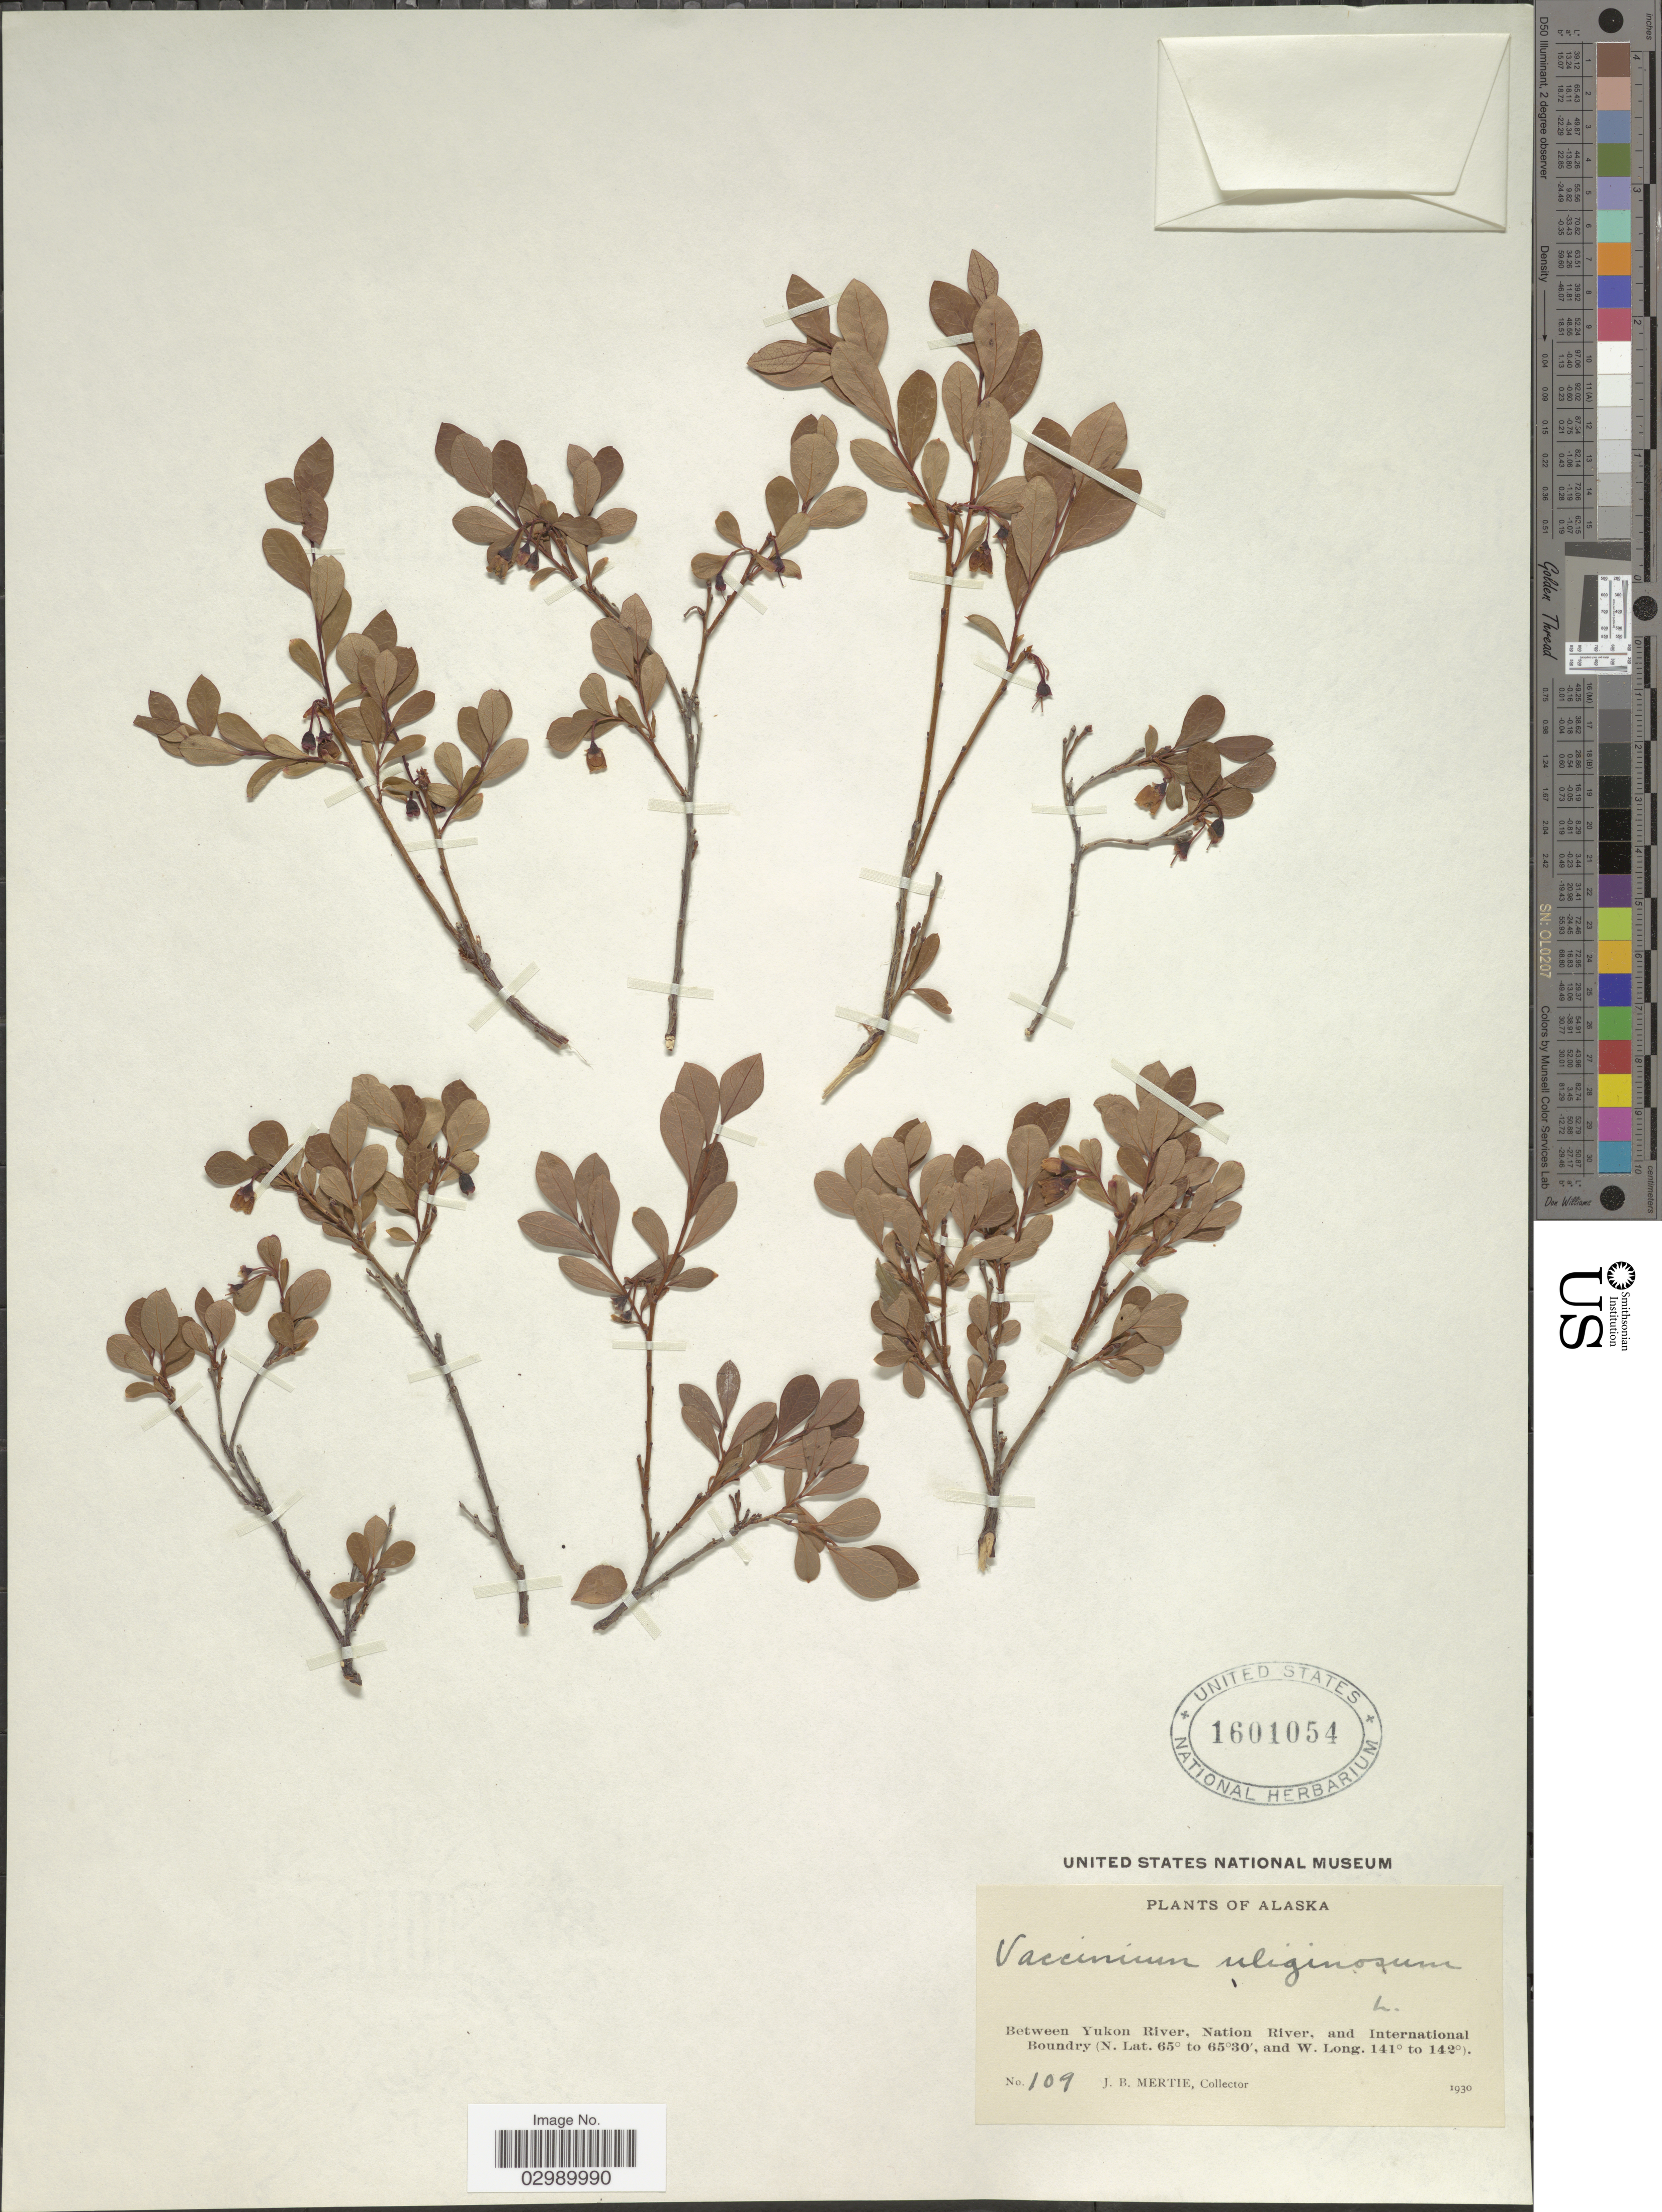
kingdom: Plantae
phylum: Tracheophyta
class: Magnoliopsida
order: Ericales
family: Ericaceae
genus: Vaccinium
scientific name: Vaccinium uliginosum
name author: L.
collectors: J. Mertie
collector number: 109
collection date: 1930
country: United States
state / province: Alaska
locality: Between Yukon River, Nation River, and International Boundary.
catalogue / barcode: US 1601054